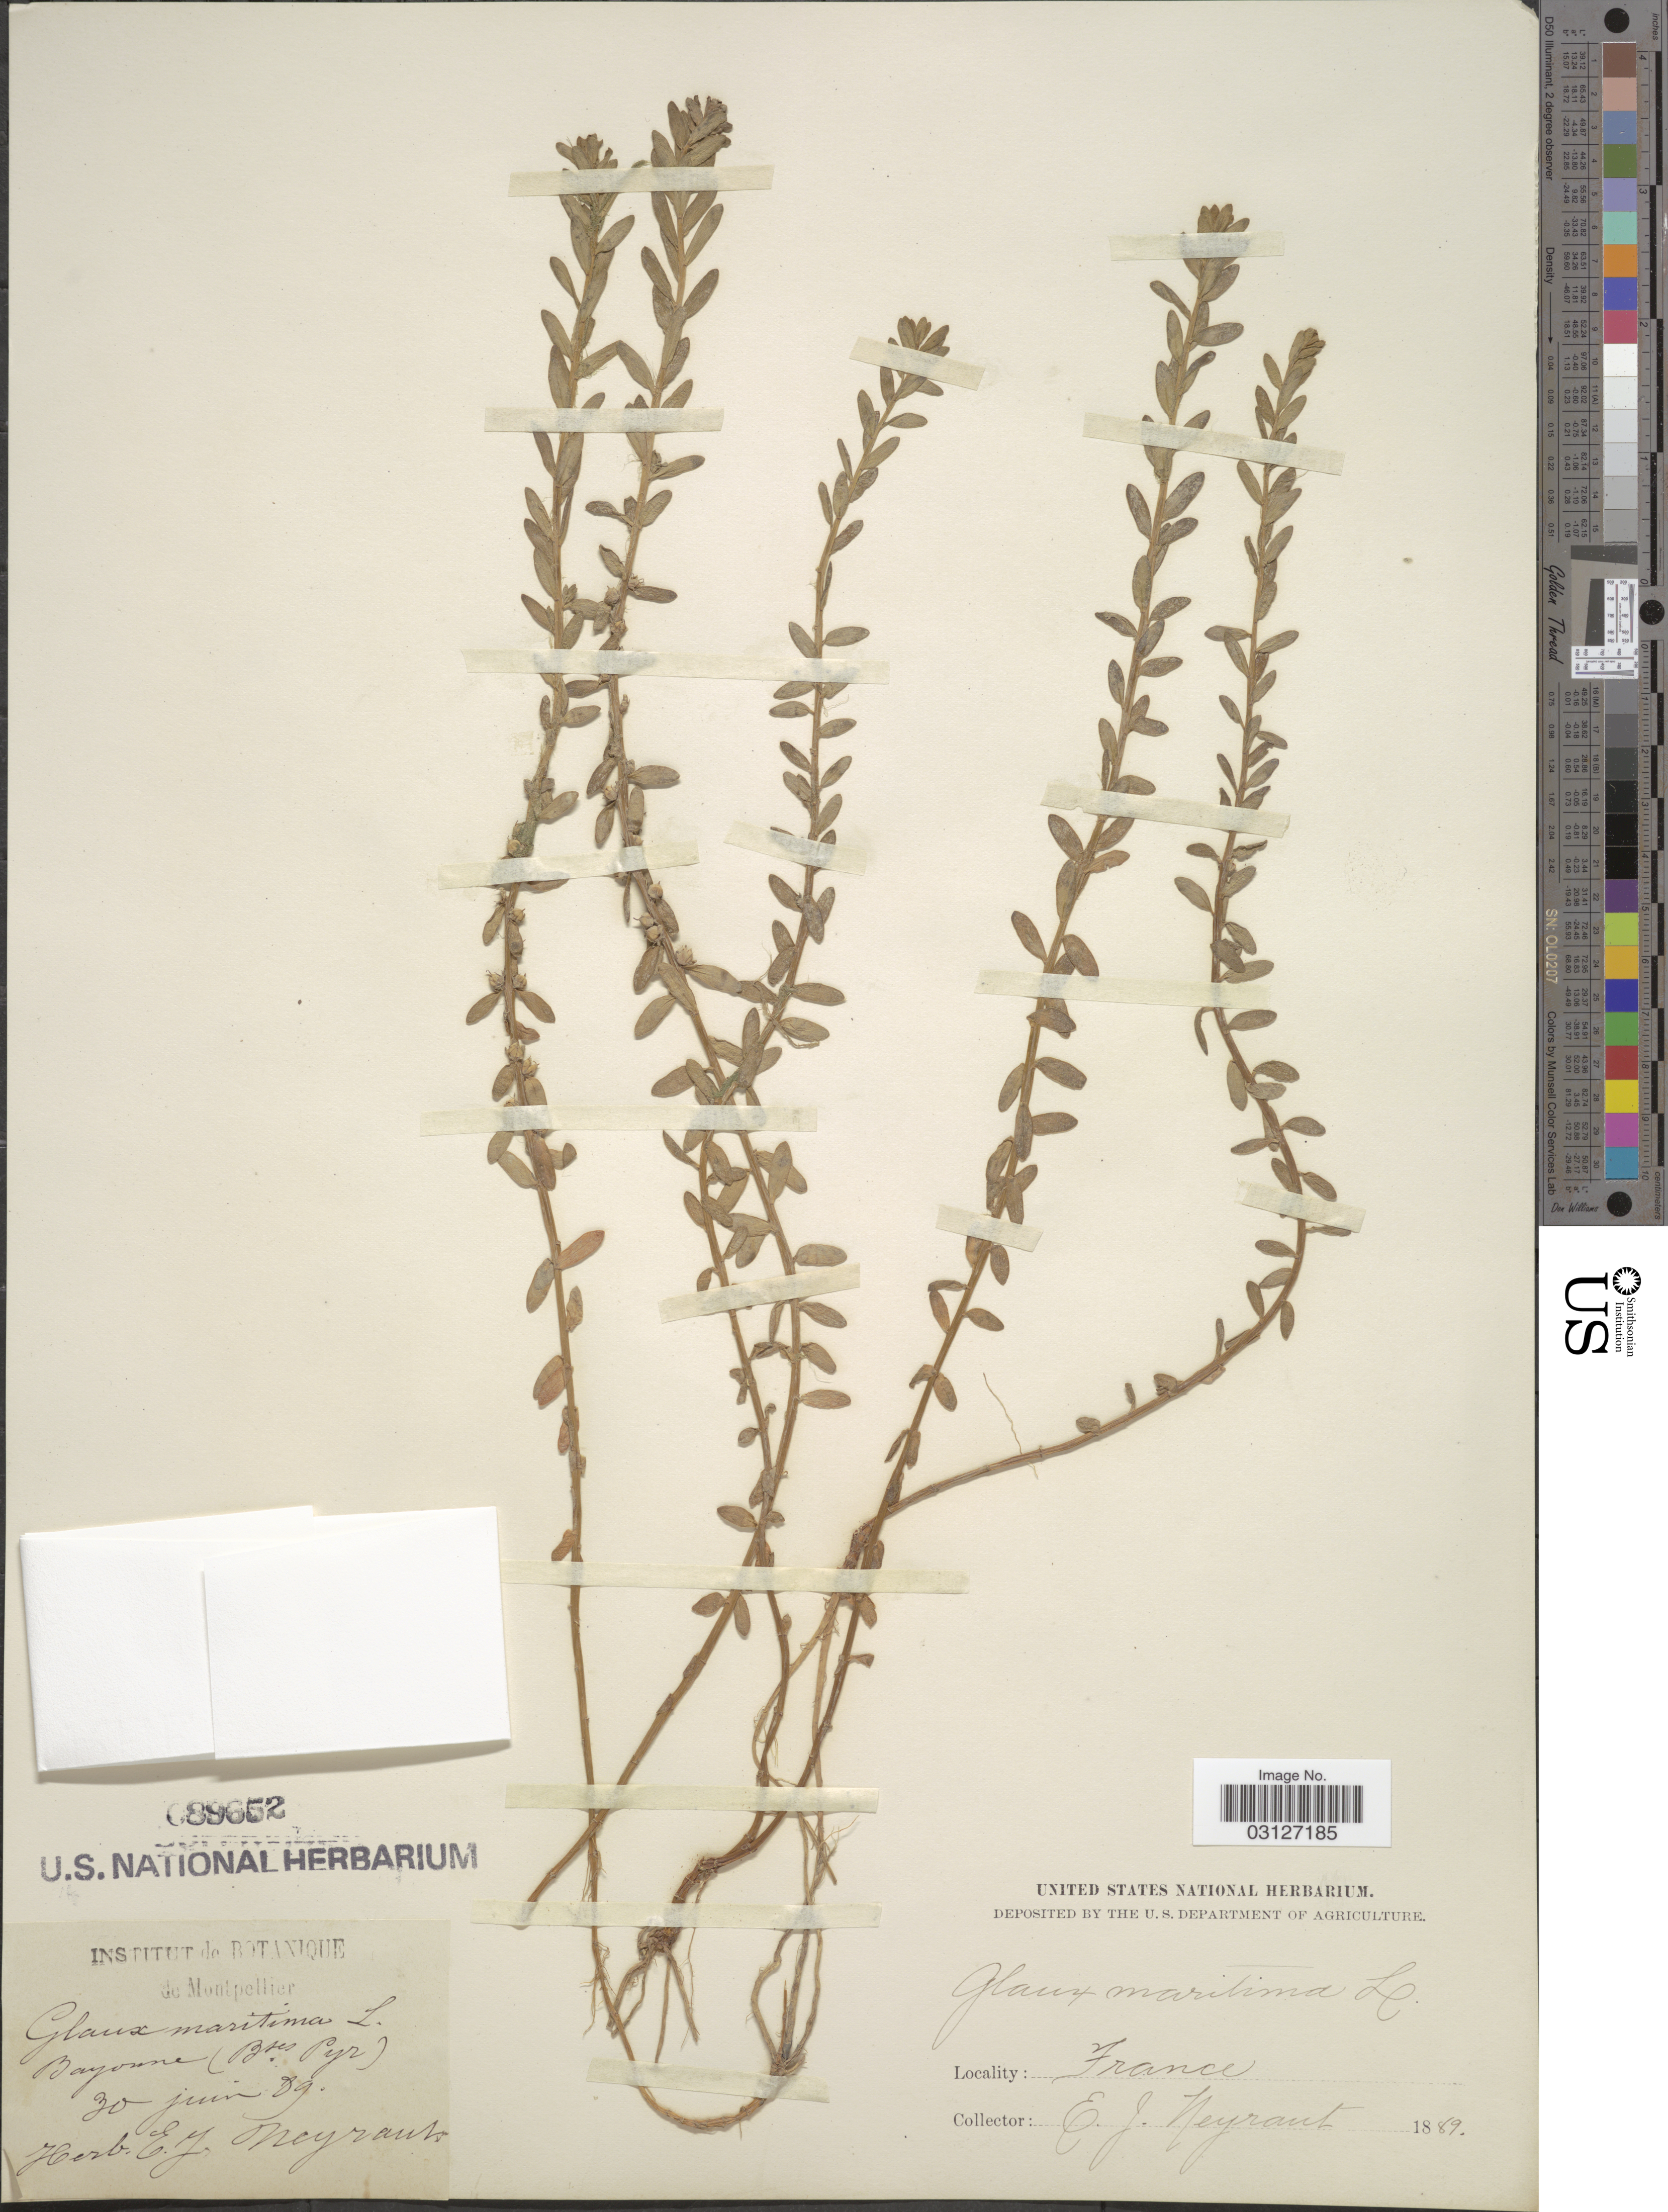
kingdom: Plantae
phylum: Tracheophyta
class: Magnoliopsida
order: Ericales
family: Primulaceae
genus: Glaux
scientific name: Glaux maritima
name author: L.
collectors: E. Neyraut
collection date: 1889-06-30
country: France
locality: Bayonne (Htes Pyr).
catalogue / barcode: US 89652